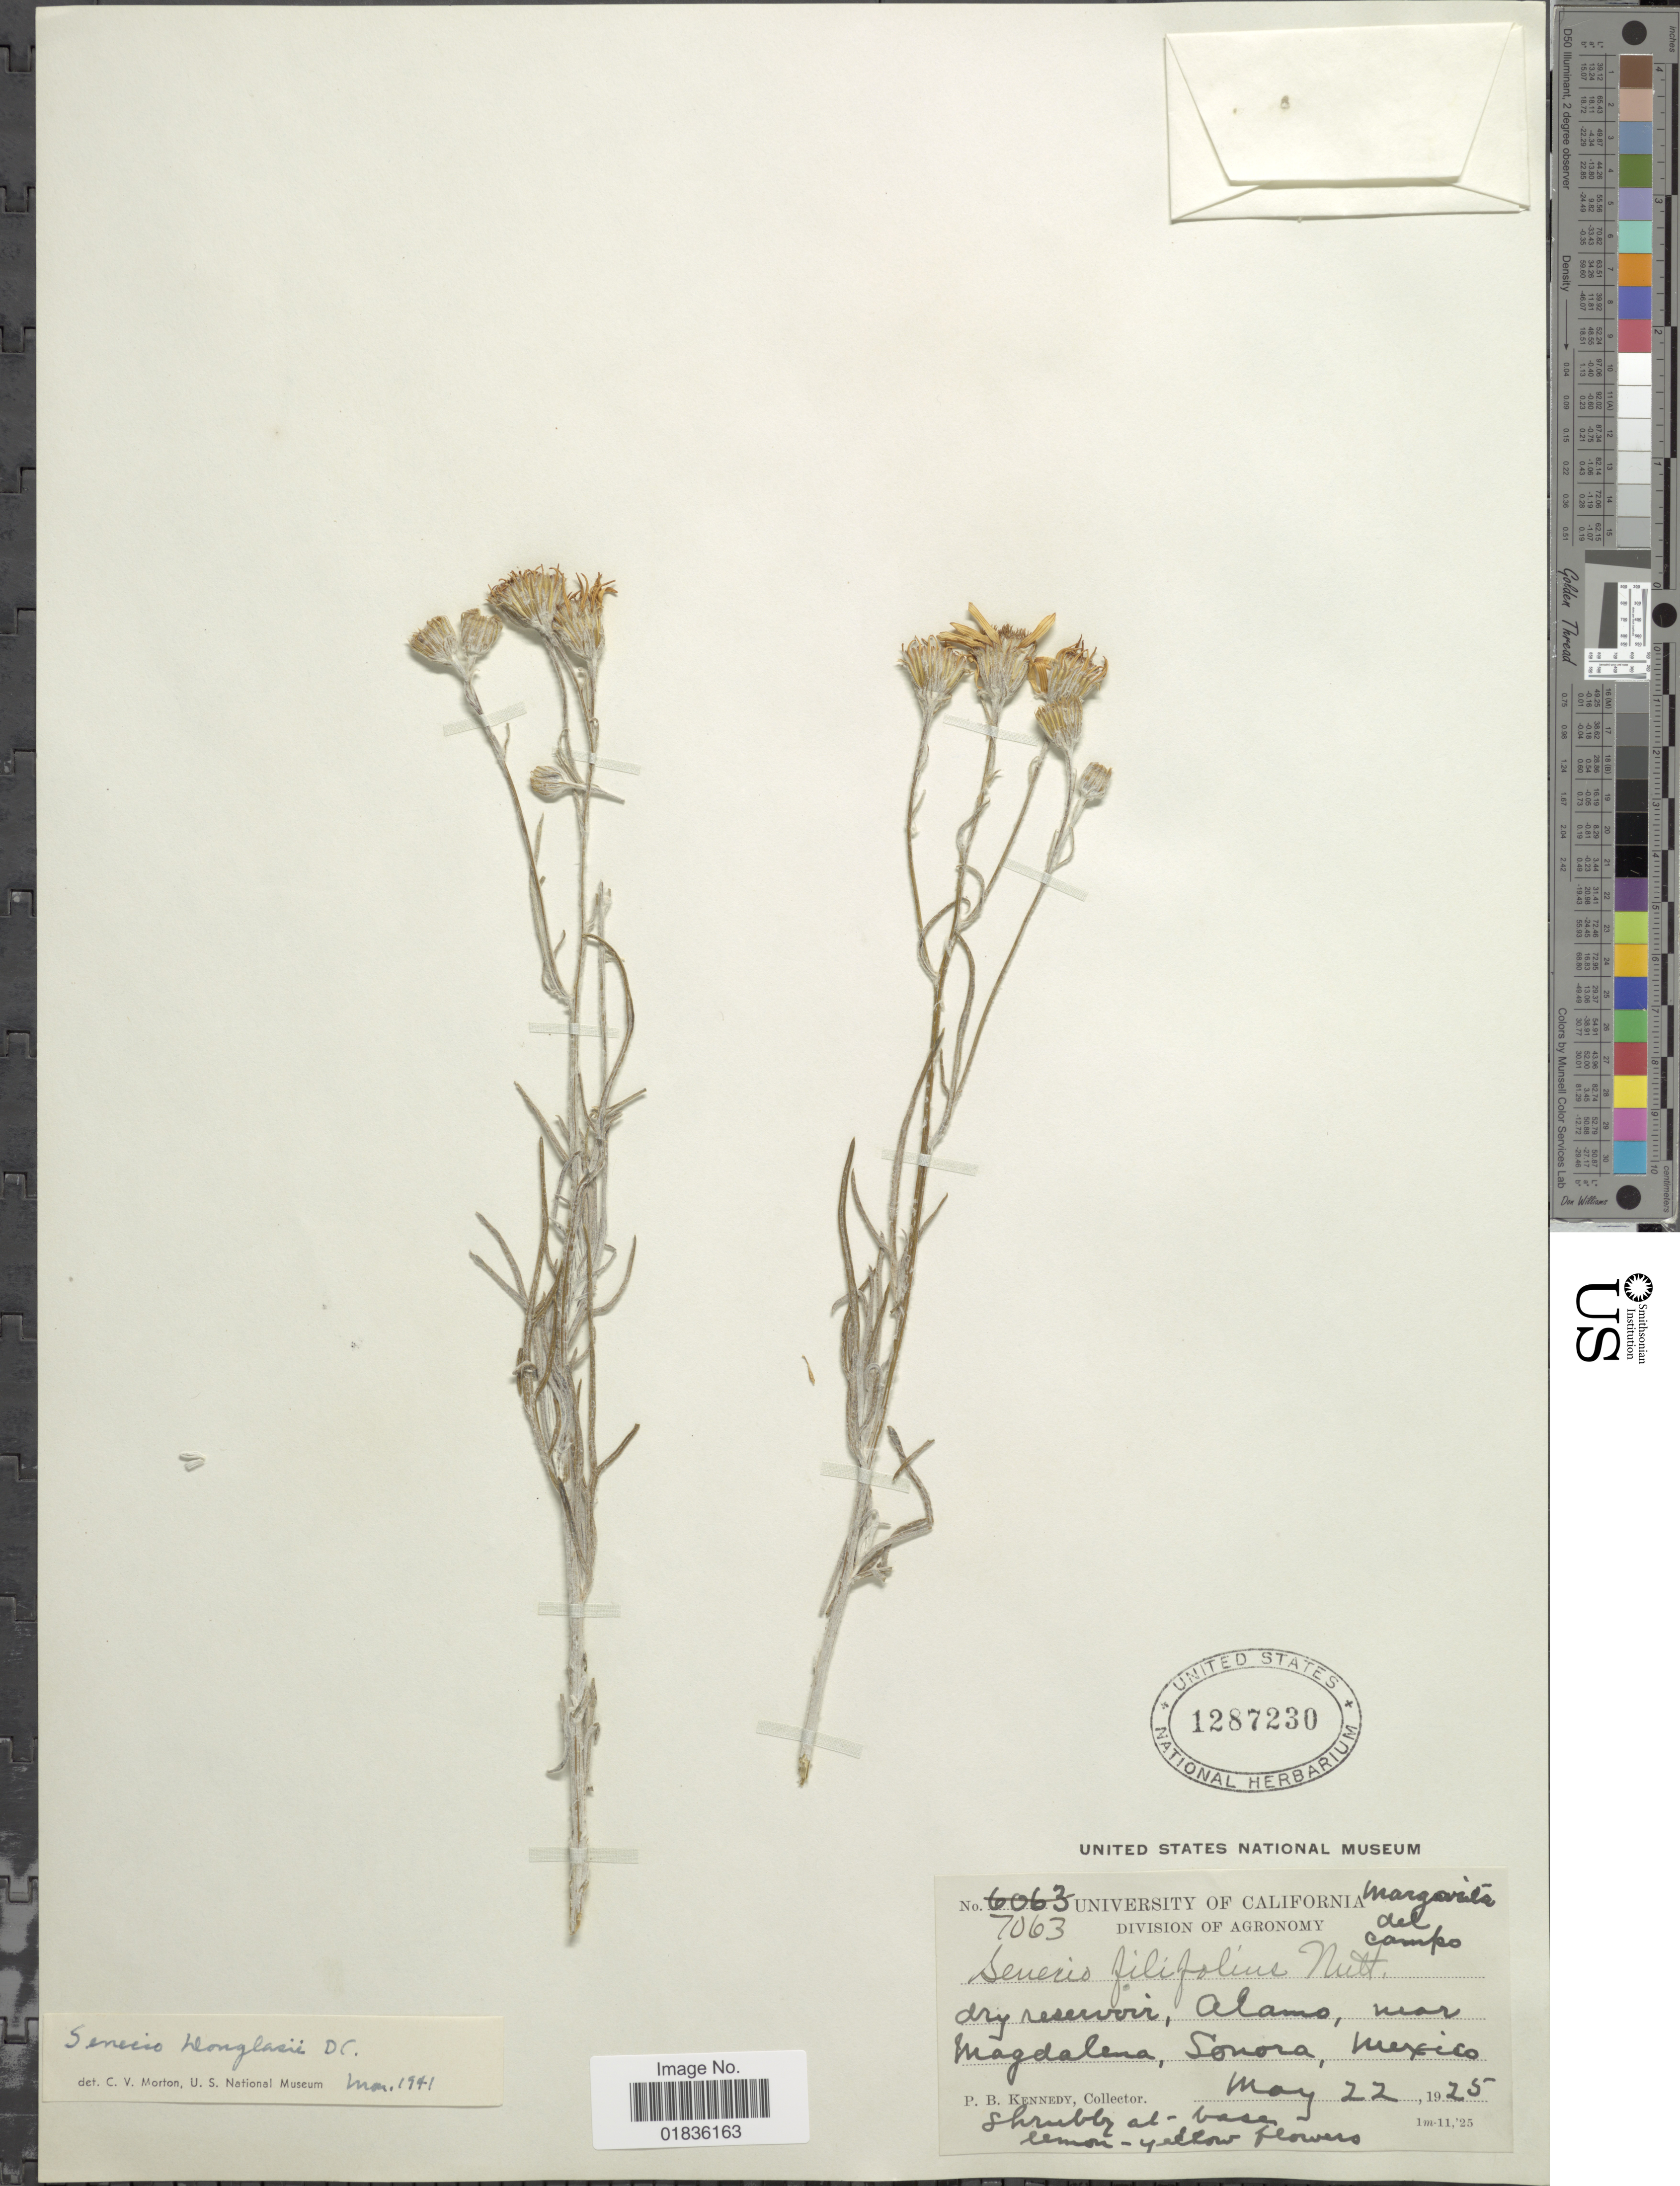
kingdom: Plantae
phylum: Tracheophyta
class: Magnoliopsida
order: Asterales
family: Asteraceae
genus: Senecio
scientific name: Senecio flaccidus var. douglasii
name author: (DC.) B.L. Turner & T.M. Barkley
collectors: P. B. Kennedy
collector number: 7063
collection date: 1925-05-22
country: Mexico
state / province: Sonora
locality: Dry reservoir, Alamo, near Magdalena, margarita del campo.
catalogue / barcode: US 1287230